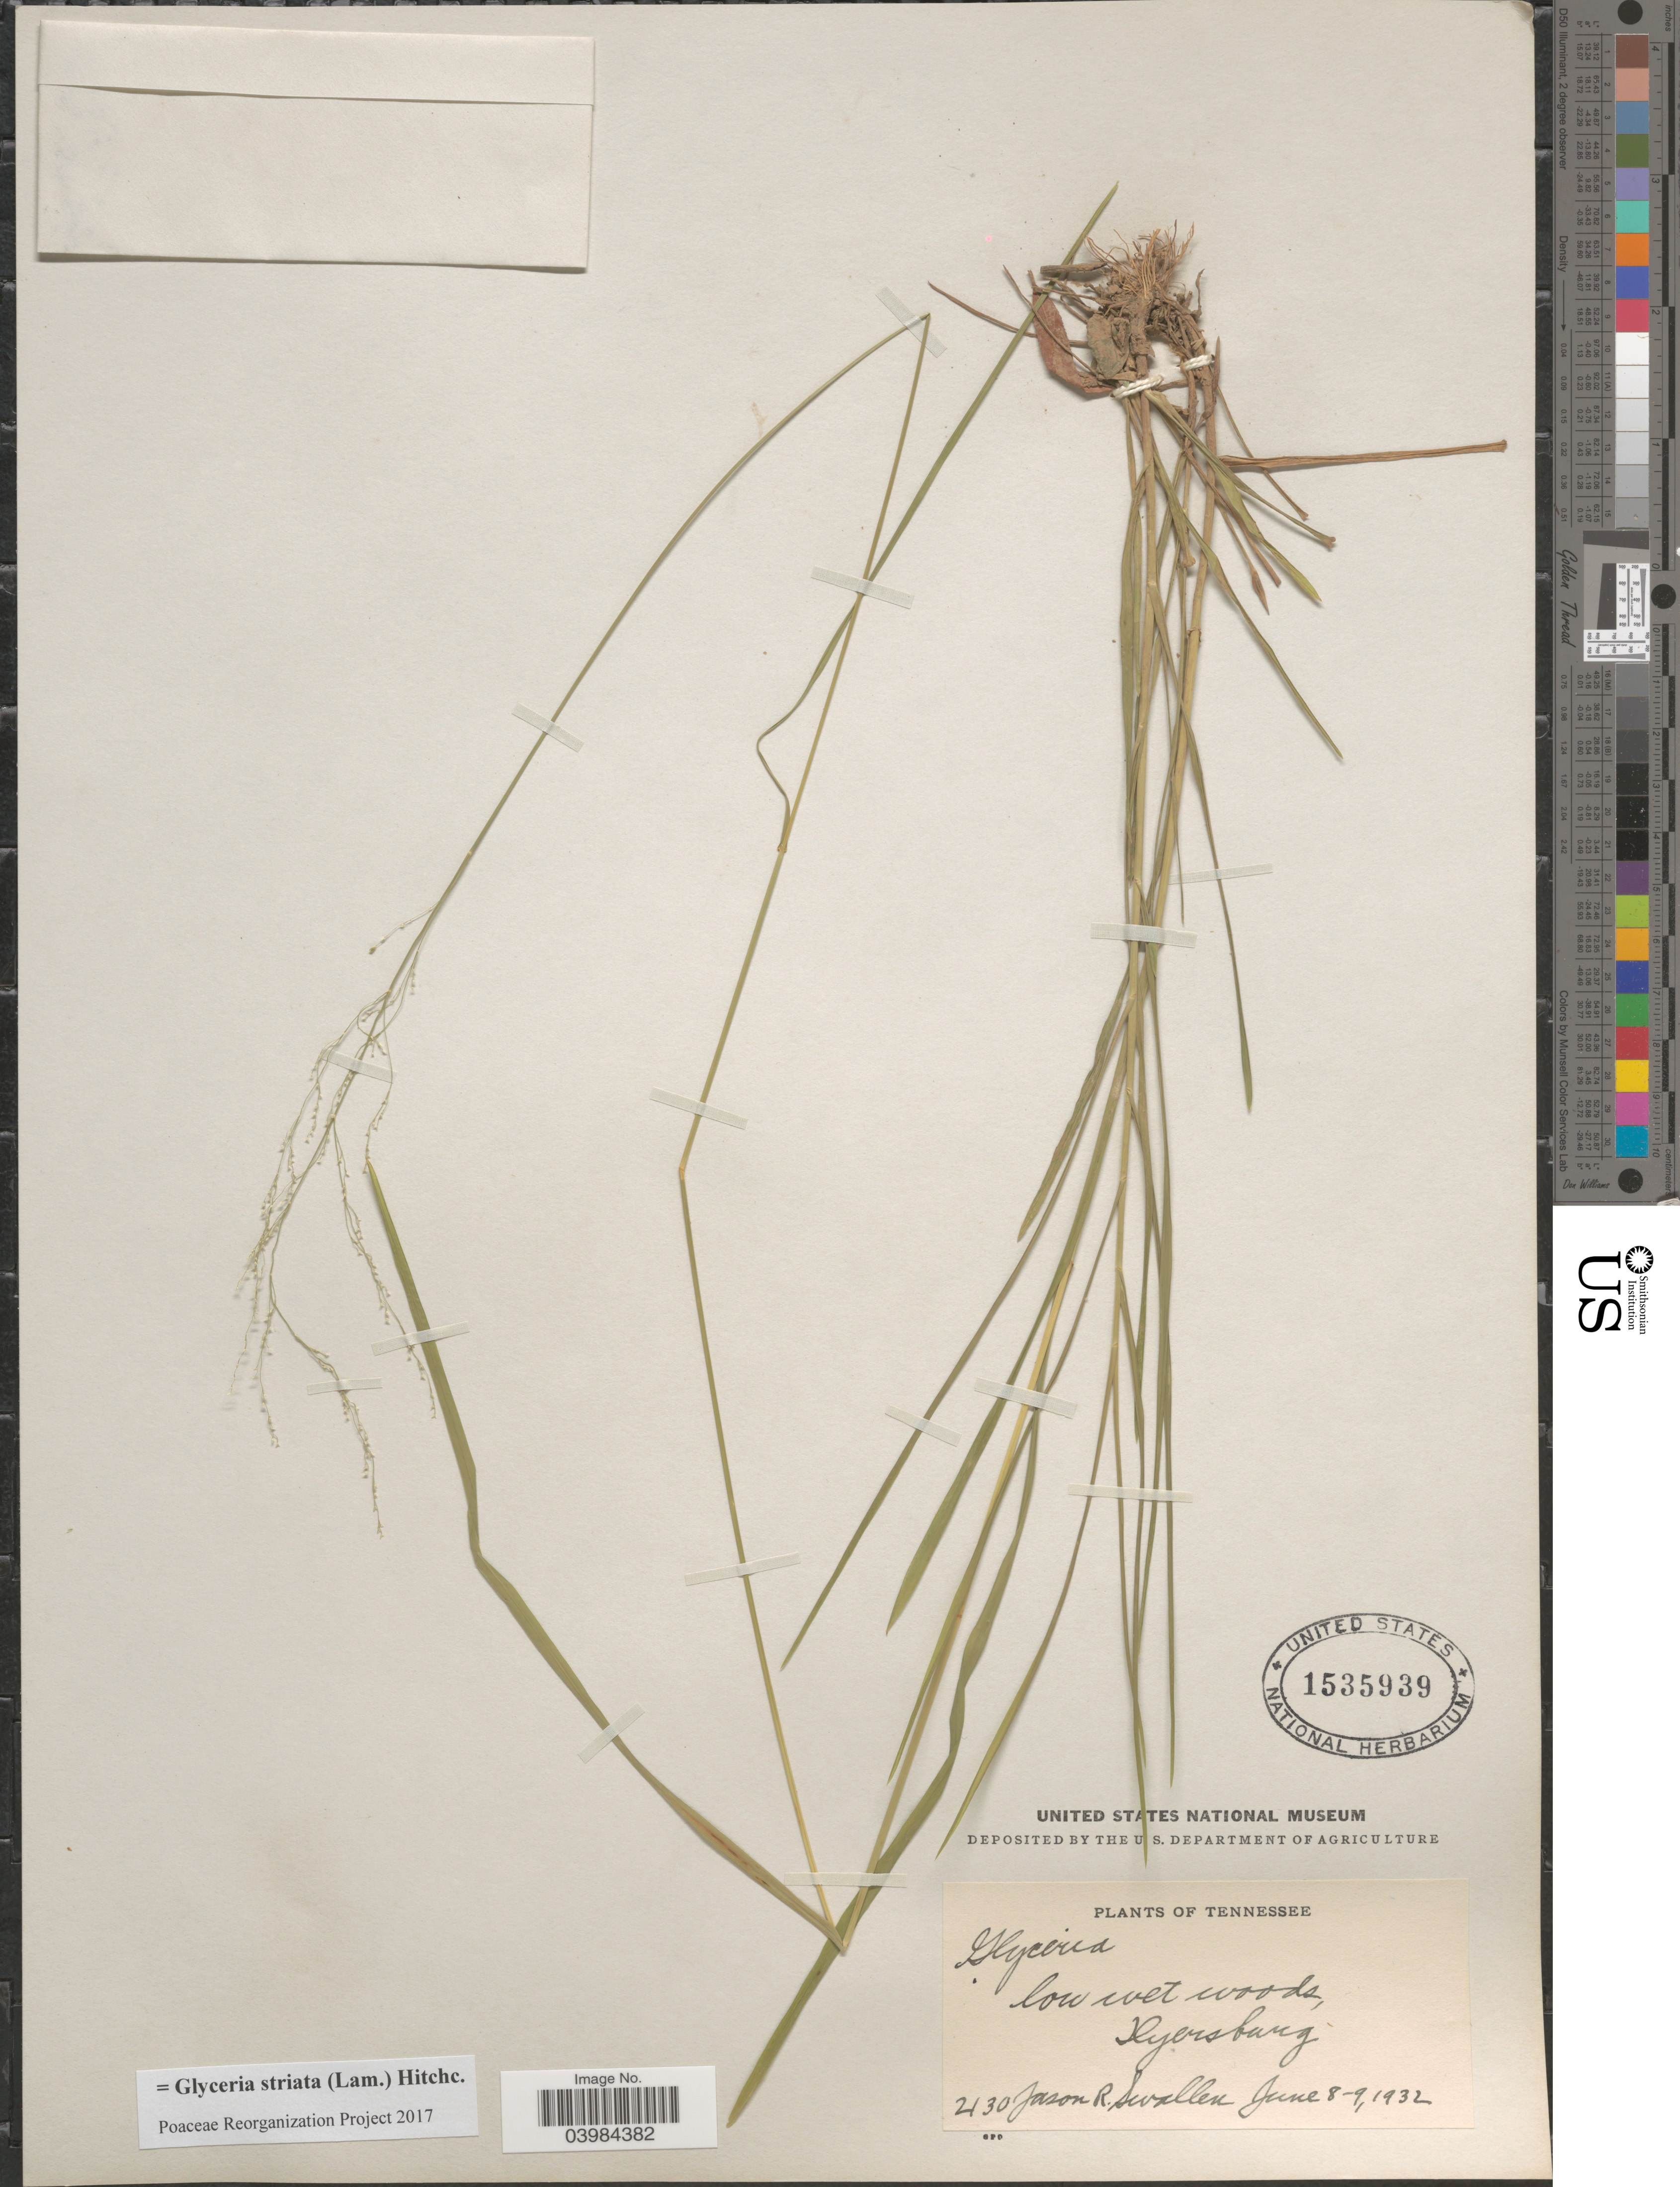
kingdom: Plantae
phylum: Tracheophyta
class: Liliopsida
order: Poales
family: Poaceae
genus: Glyceria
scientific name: Glyceria striata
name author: (Lam.) Hitchc.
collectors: J. R. Swallen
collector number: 2130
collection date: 1932-06-08/1932-06-09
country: United States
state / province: Tennessee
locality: Dyersburg.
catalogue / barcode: US 1535939